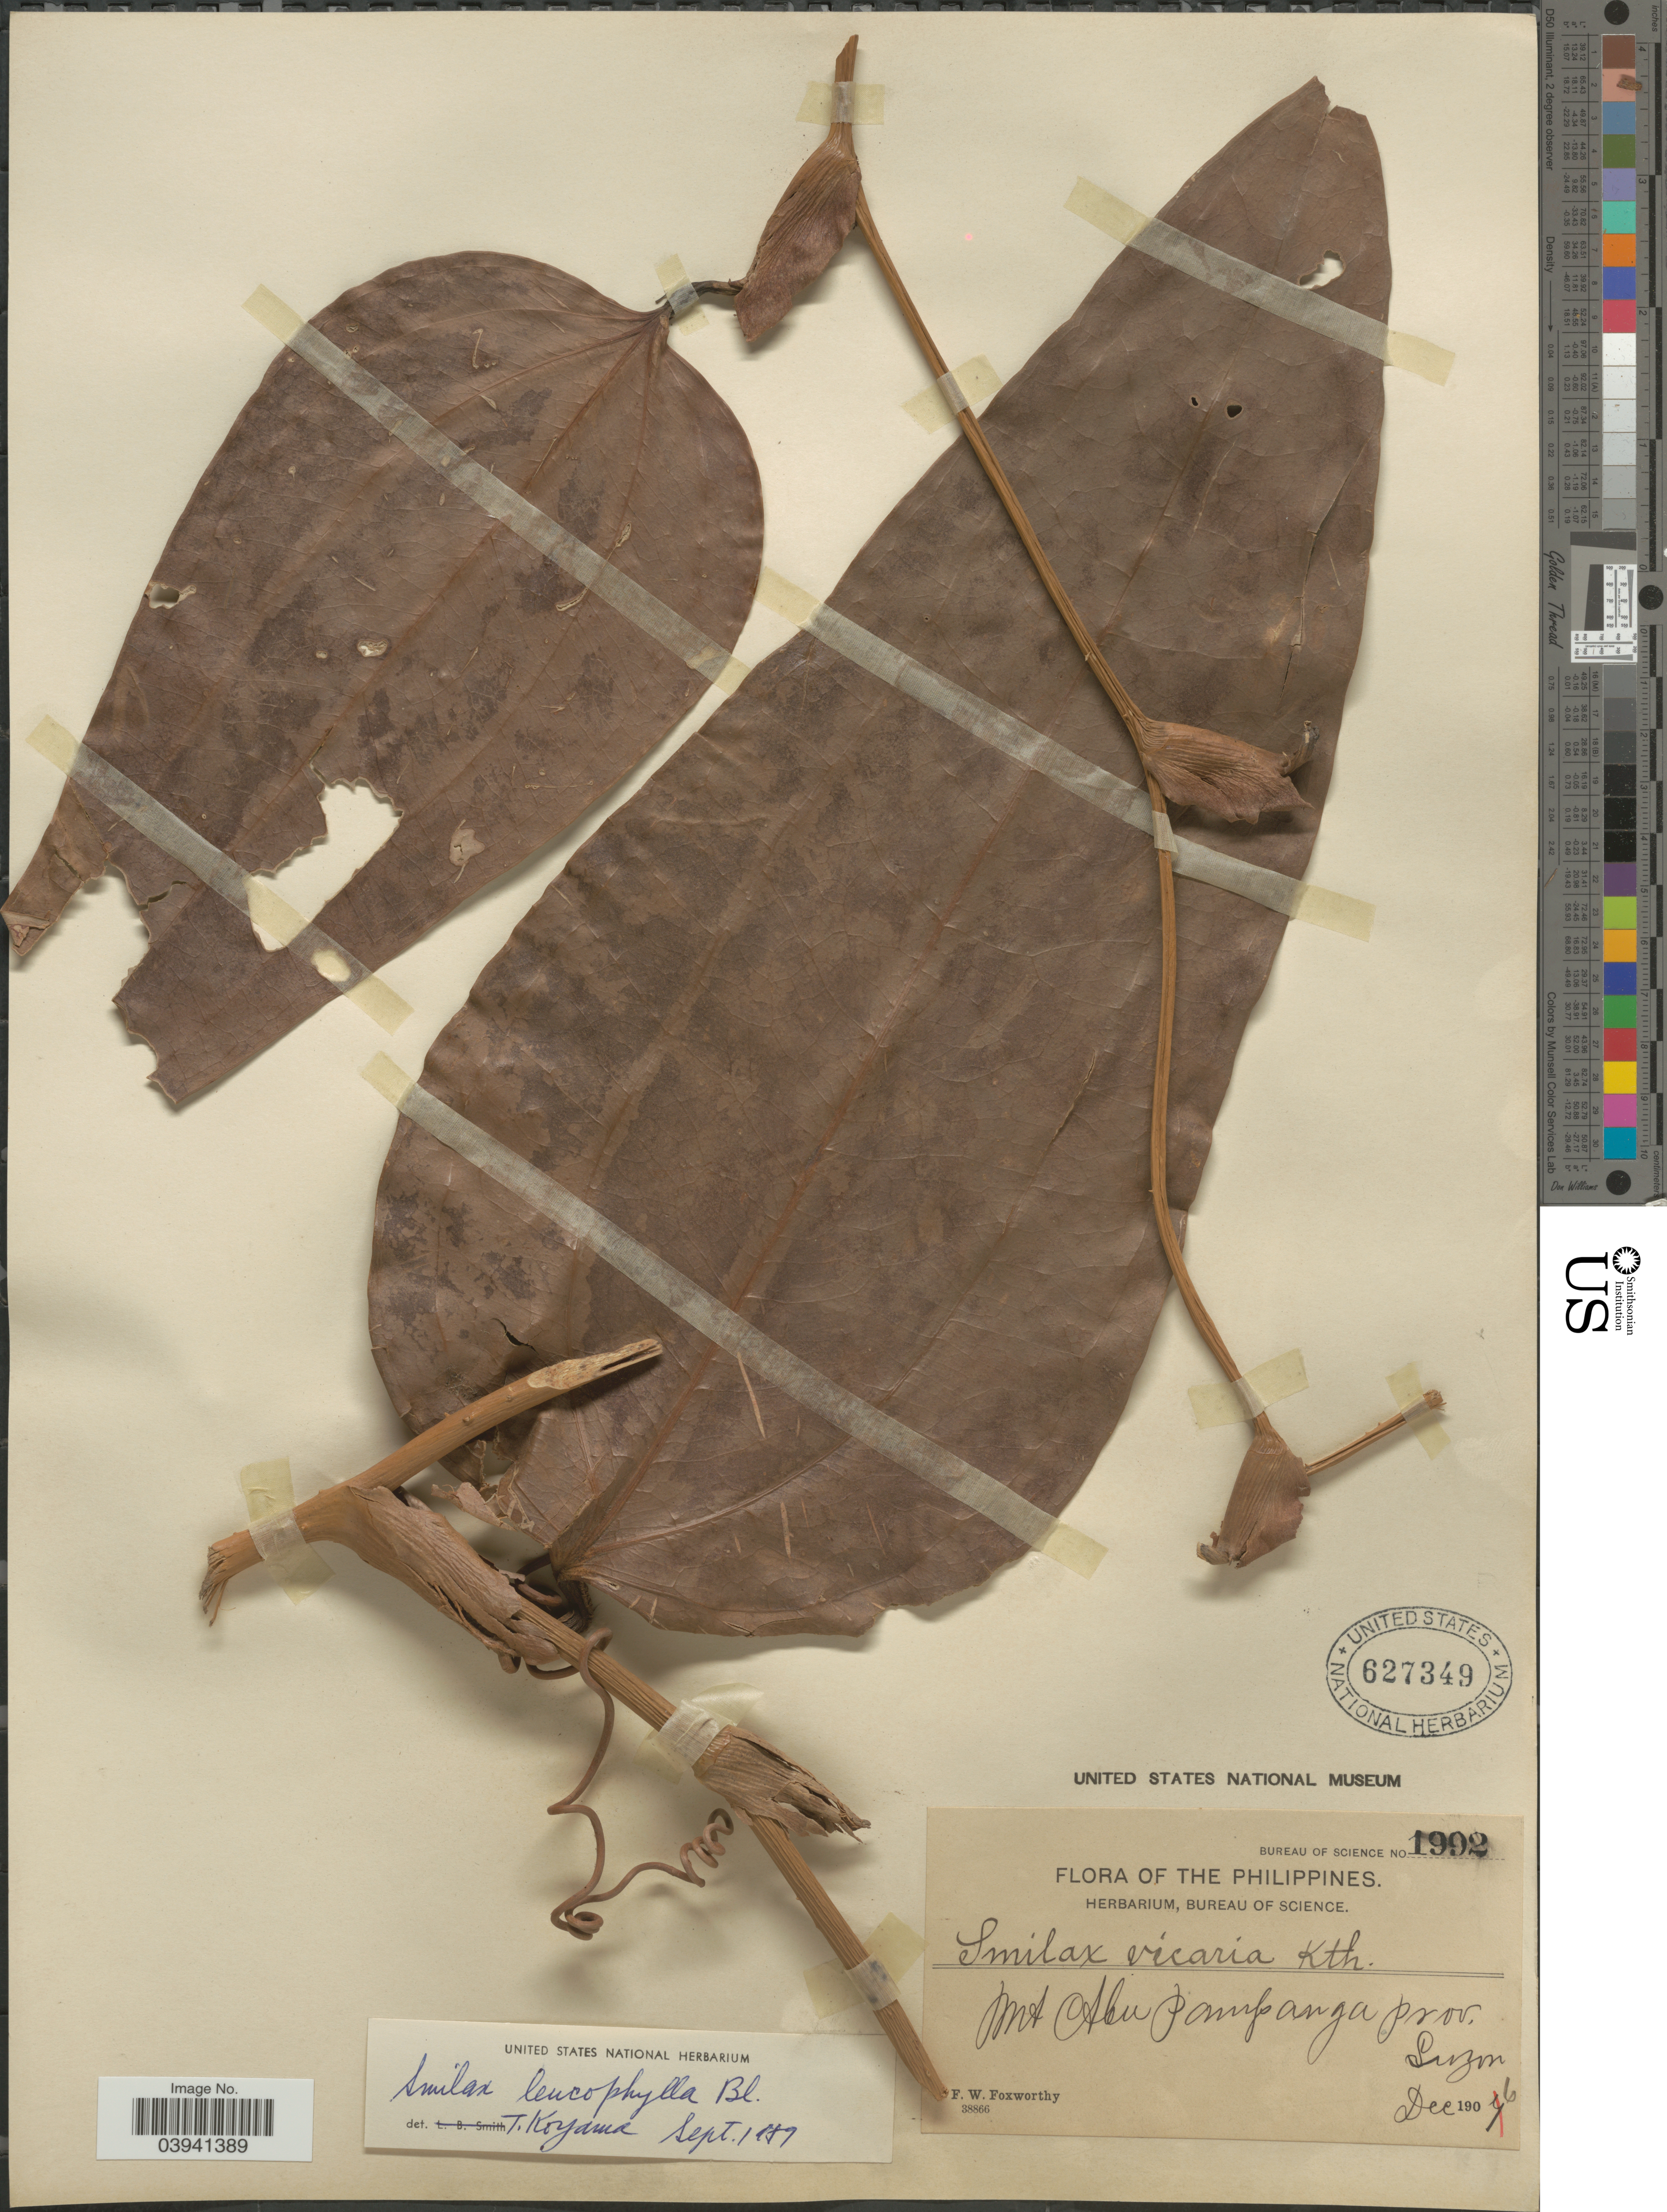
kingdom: Plantae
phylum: Tracheophyta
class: Liliopsida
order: Liliales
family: Smilacaceae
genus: Smilax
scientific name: Smilax leucophylla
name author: Blume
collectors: F. W. Foxworthy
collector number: Bureau of Science 1992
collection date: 1906-12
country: Philippines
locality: Mt. Abu. Pampanga Prov., Luzon.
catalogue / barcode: US 627349